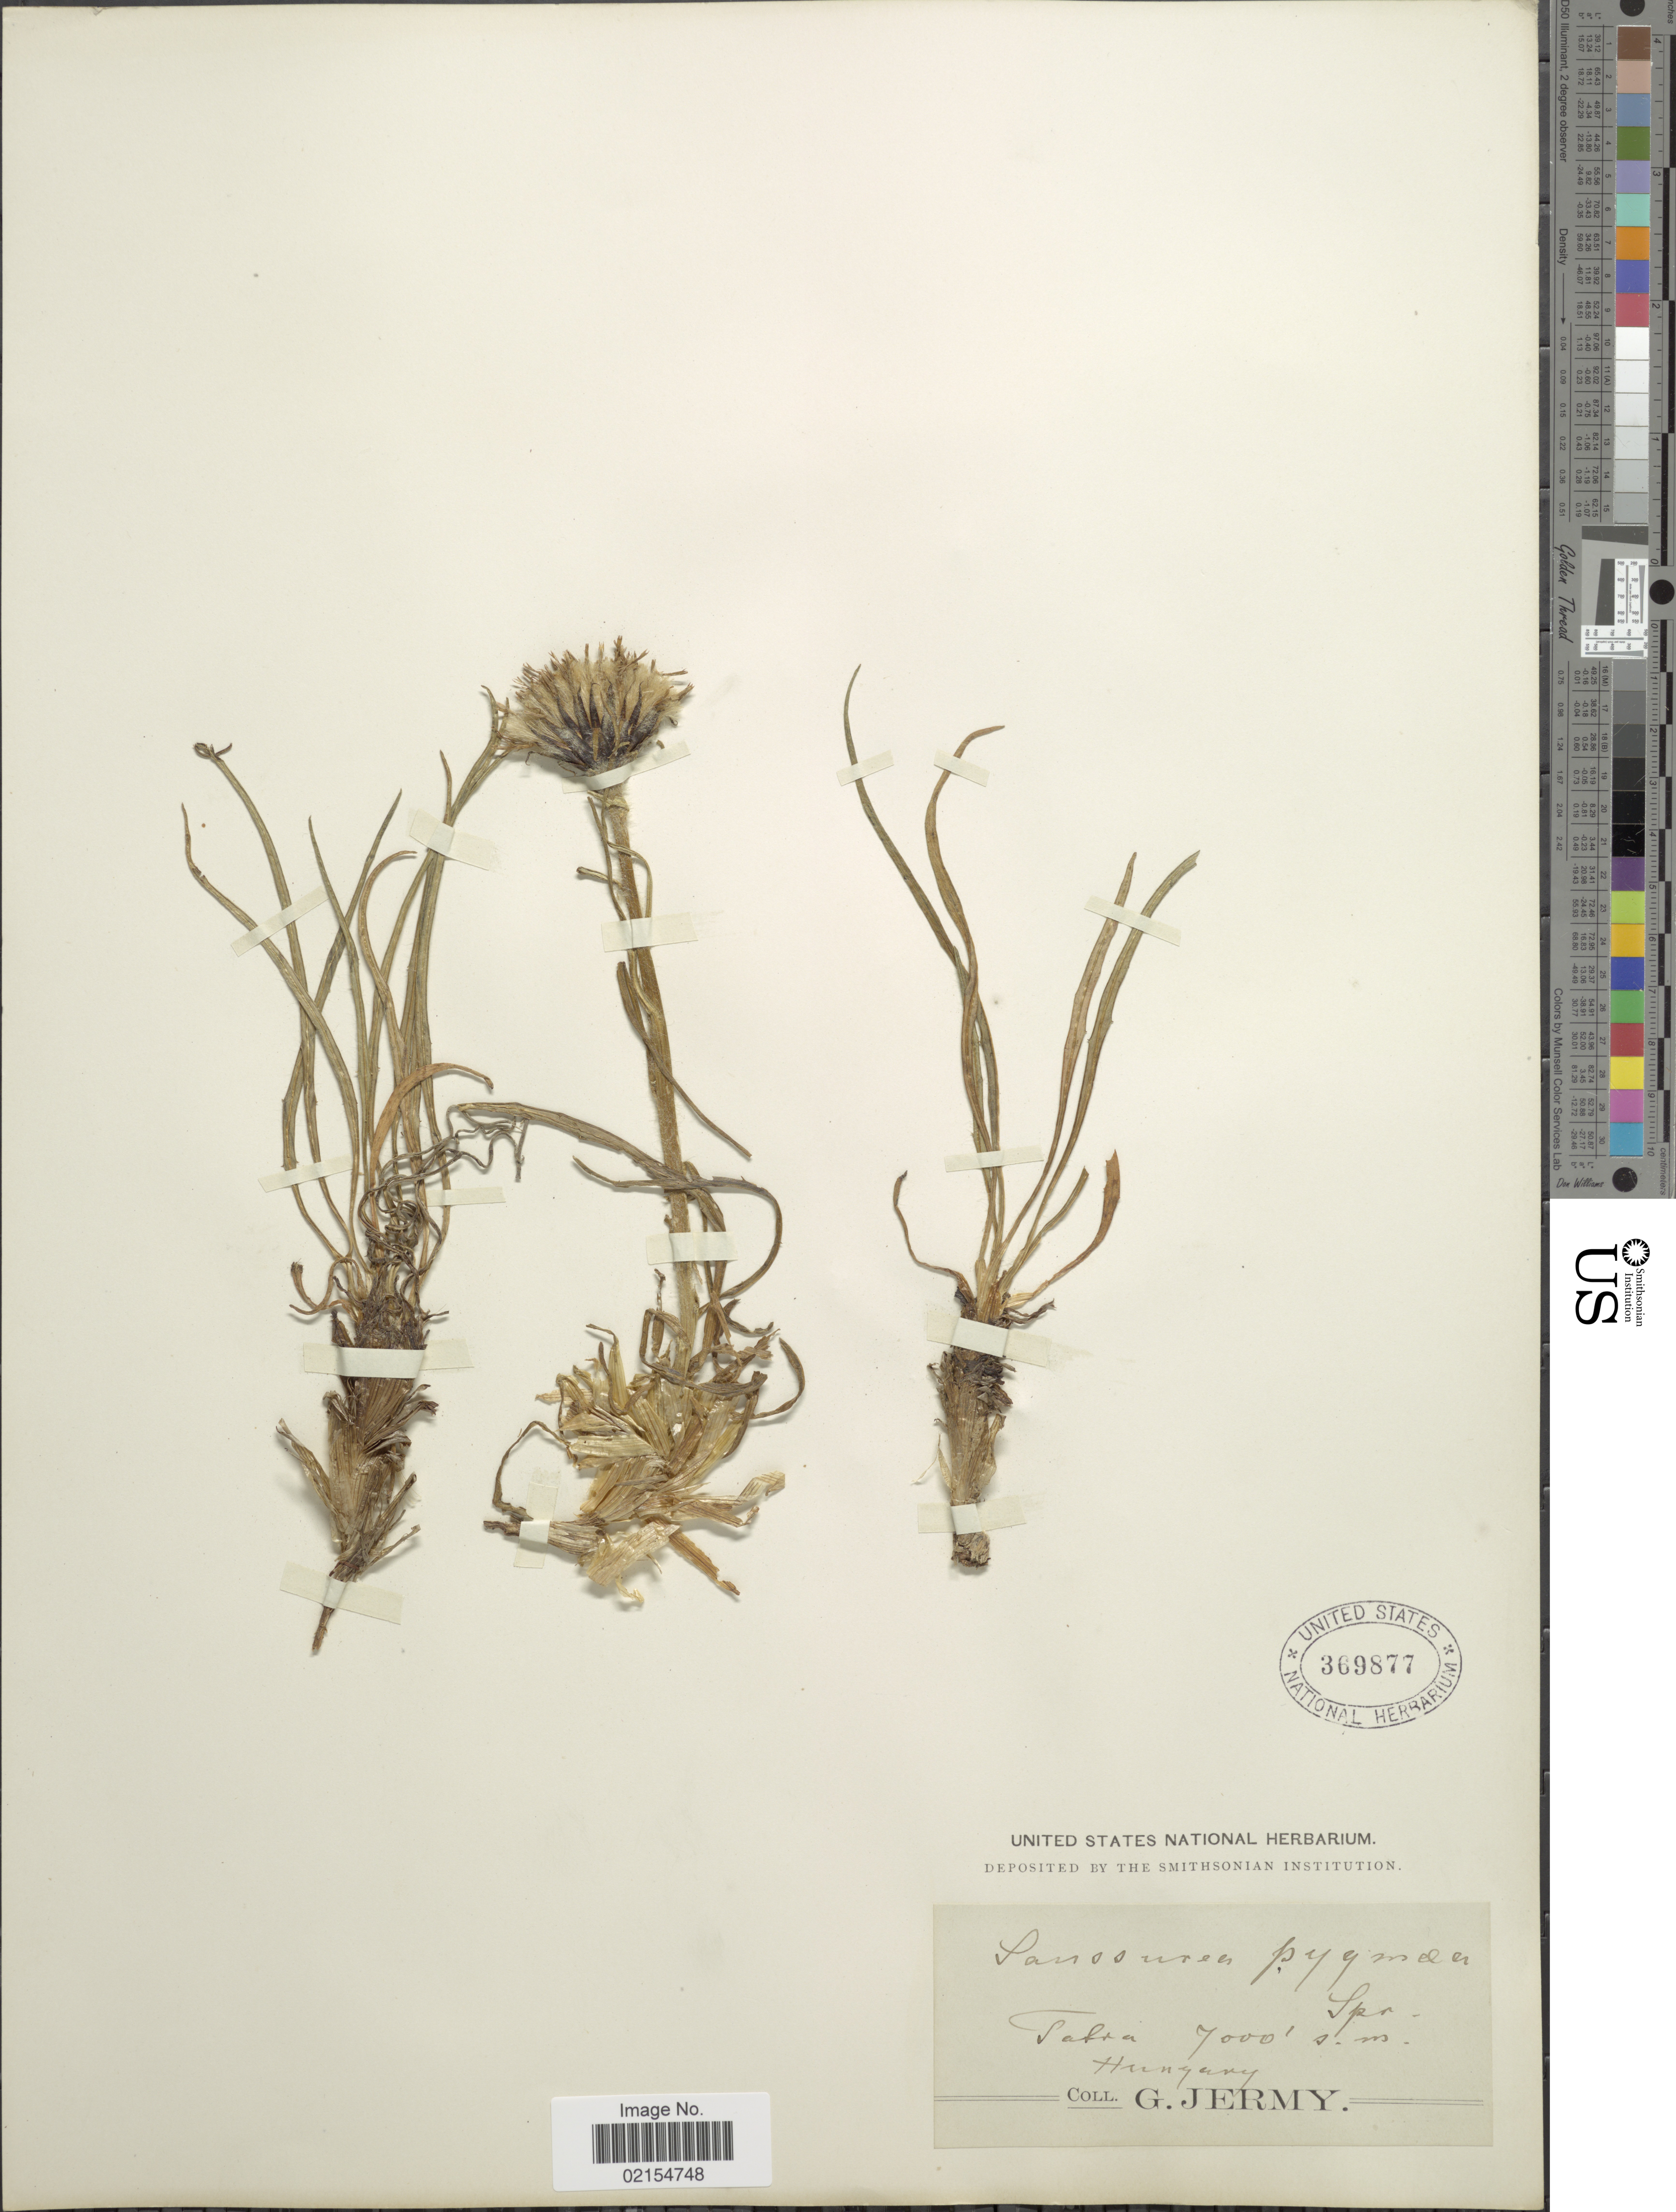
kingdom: Plantae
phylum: Tracheophyta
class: Magnoliopsida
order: Asterales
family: Asteraceae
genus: Saussurea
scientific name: Saussurea pygmaea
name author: Spreng.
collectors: G. Jermy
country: Hungary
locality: Satra, Hungary [interpreted]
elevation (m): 2134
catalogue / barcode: US 369877